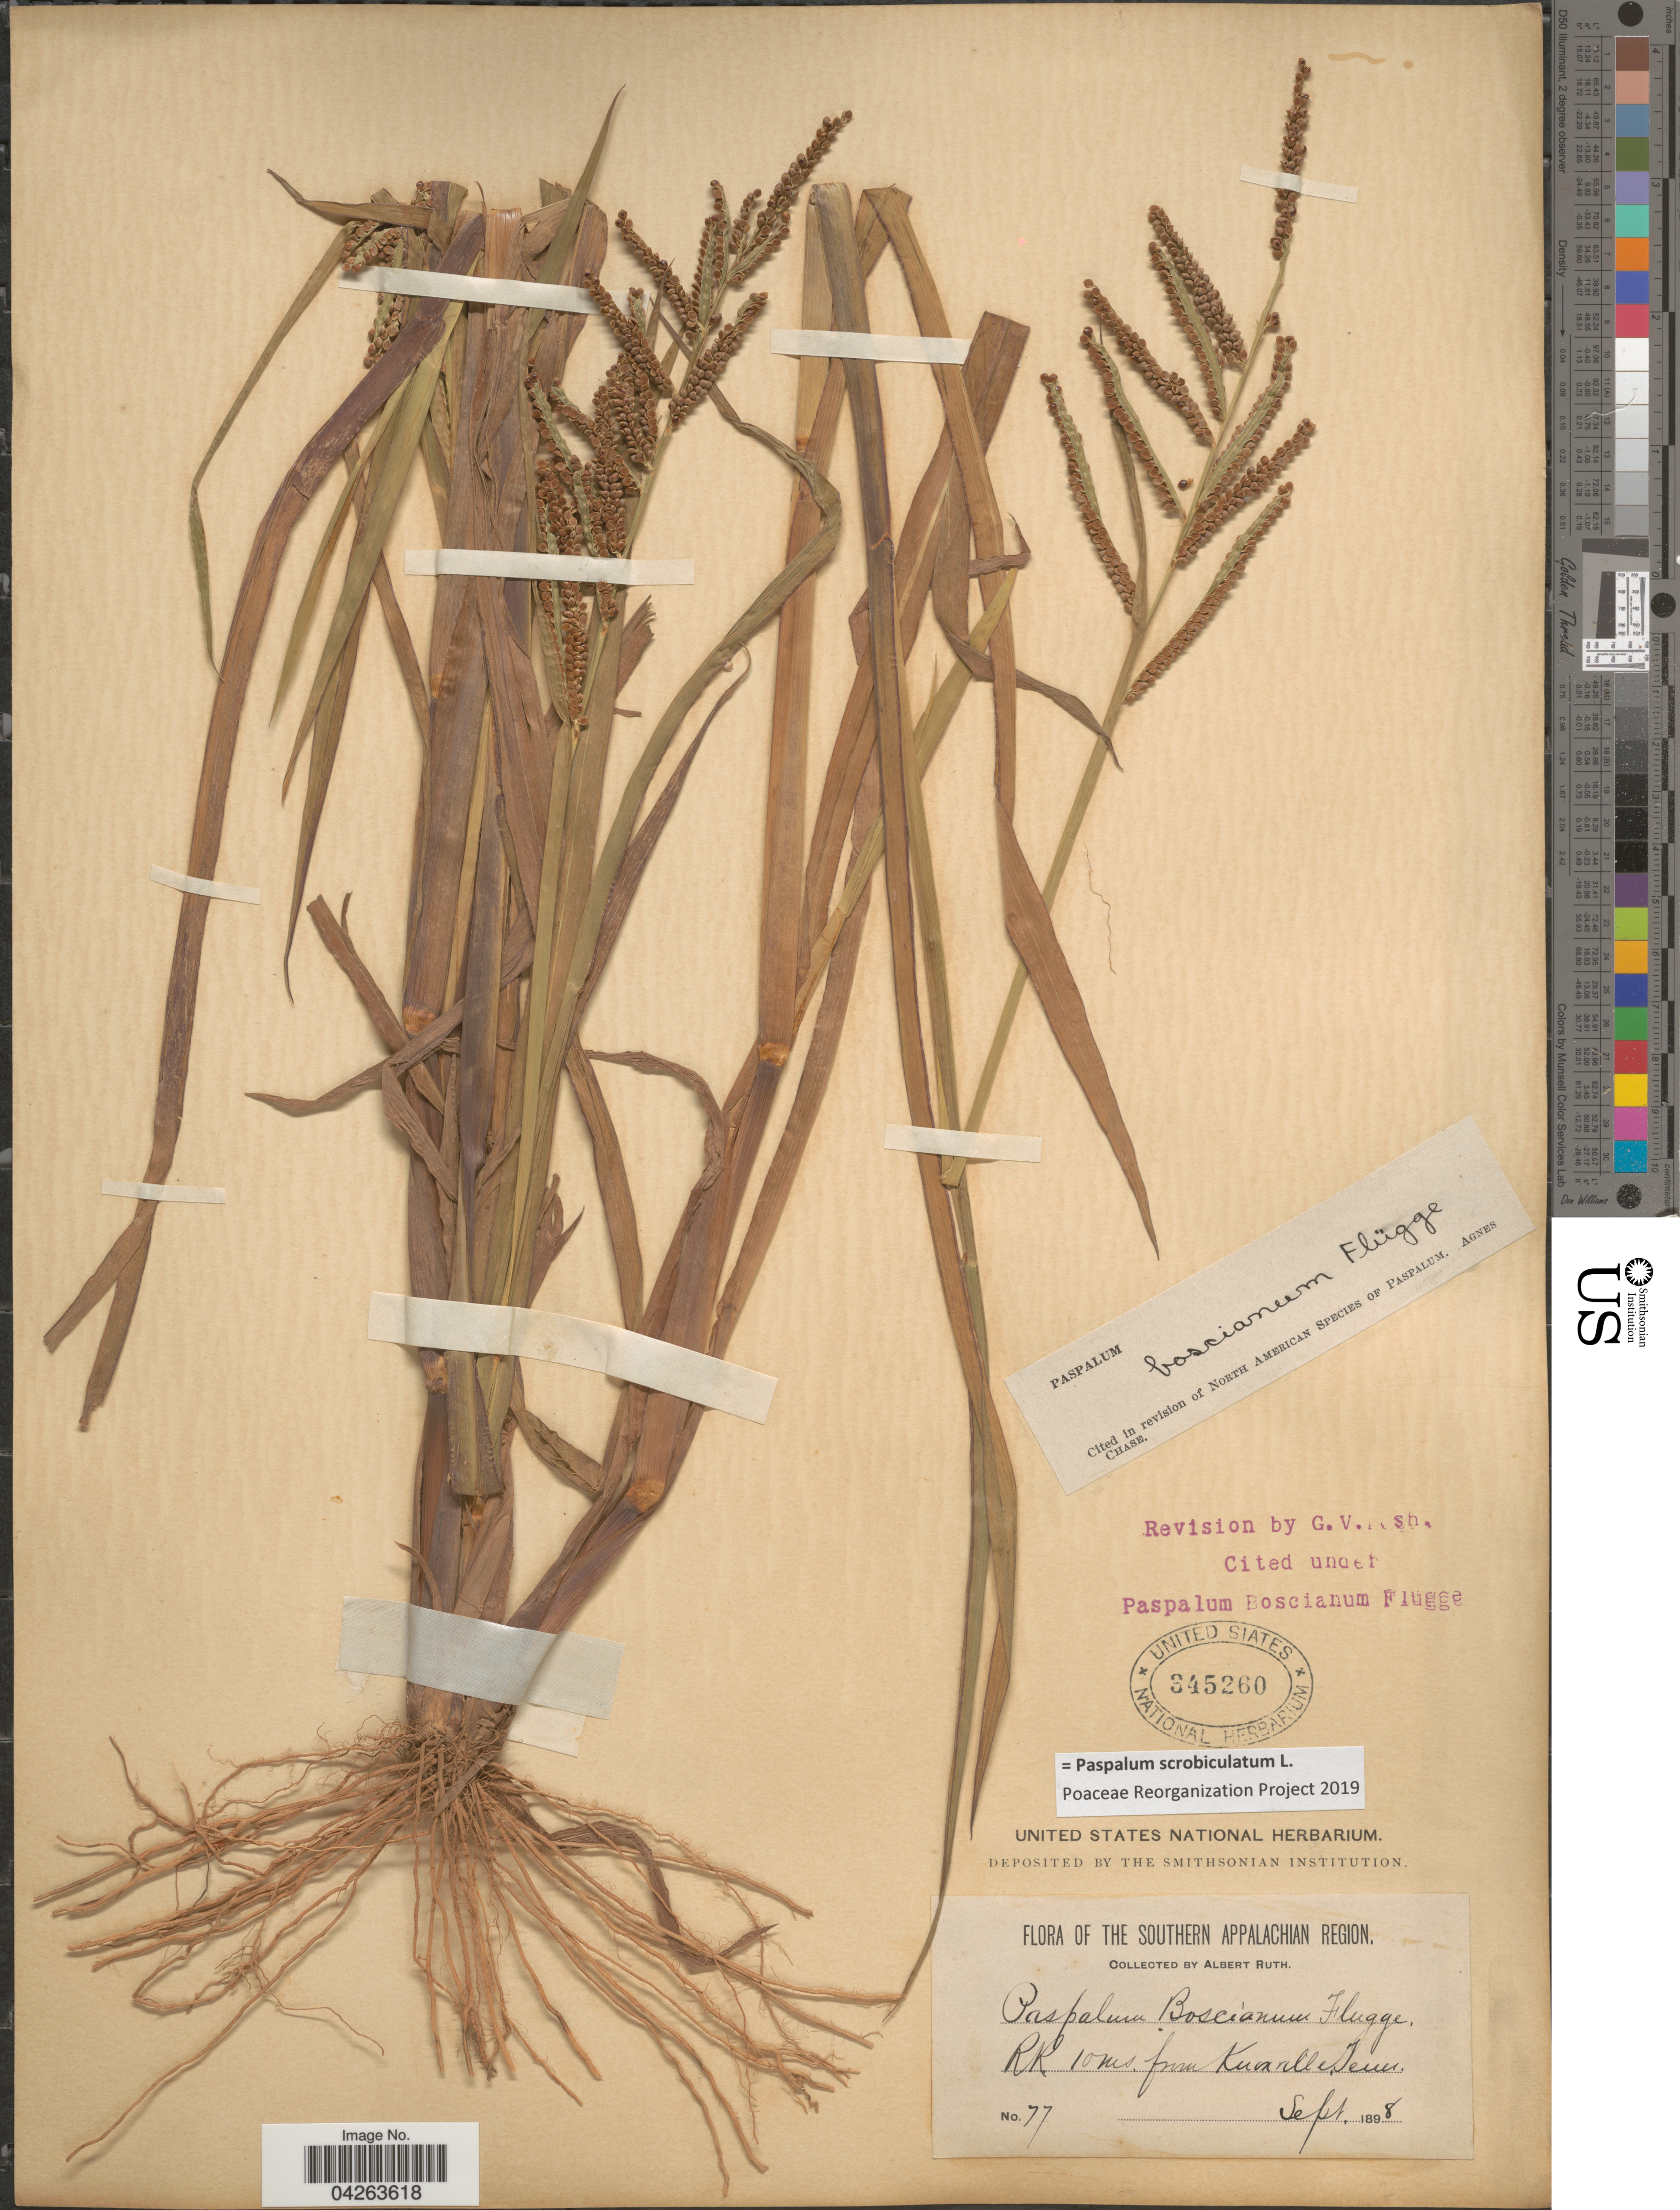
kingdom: Plantae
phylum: Tracheophyta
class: Liliopsida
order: Poales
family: Poaceae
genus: Paspalum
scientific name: Paspalum scrobiculatum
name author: L.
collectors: A. Ruth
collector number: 77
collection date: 1898-09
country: United States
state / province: Tennessee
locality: The Southern Appalachian Region. RR 10 ms. from Knoxville.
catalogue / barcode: US 345260